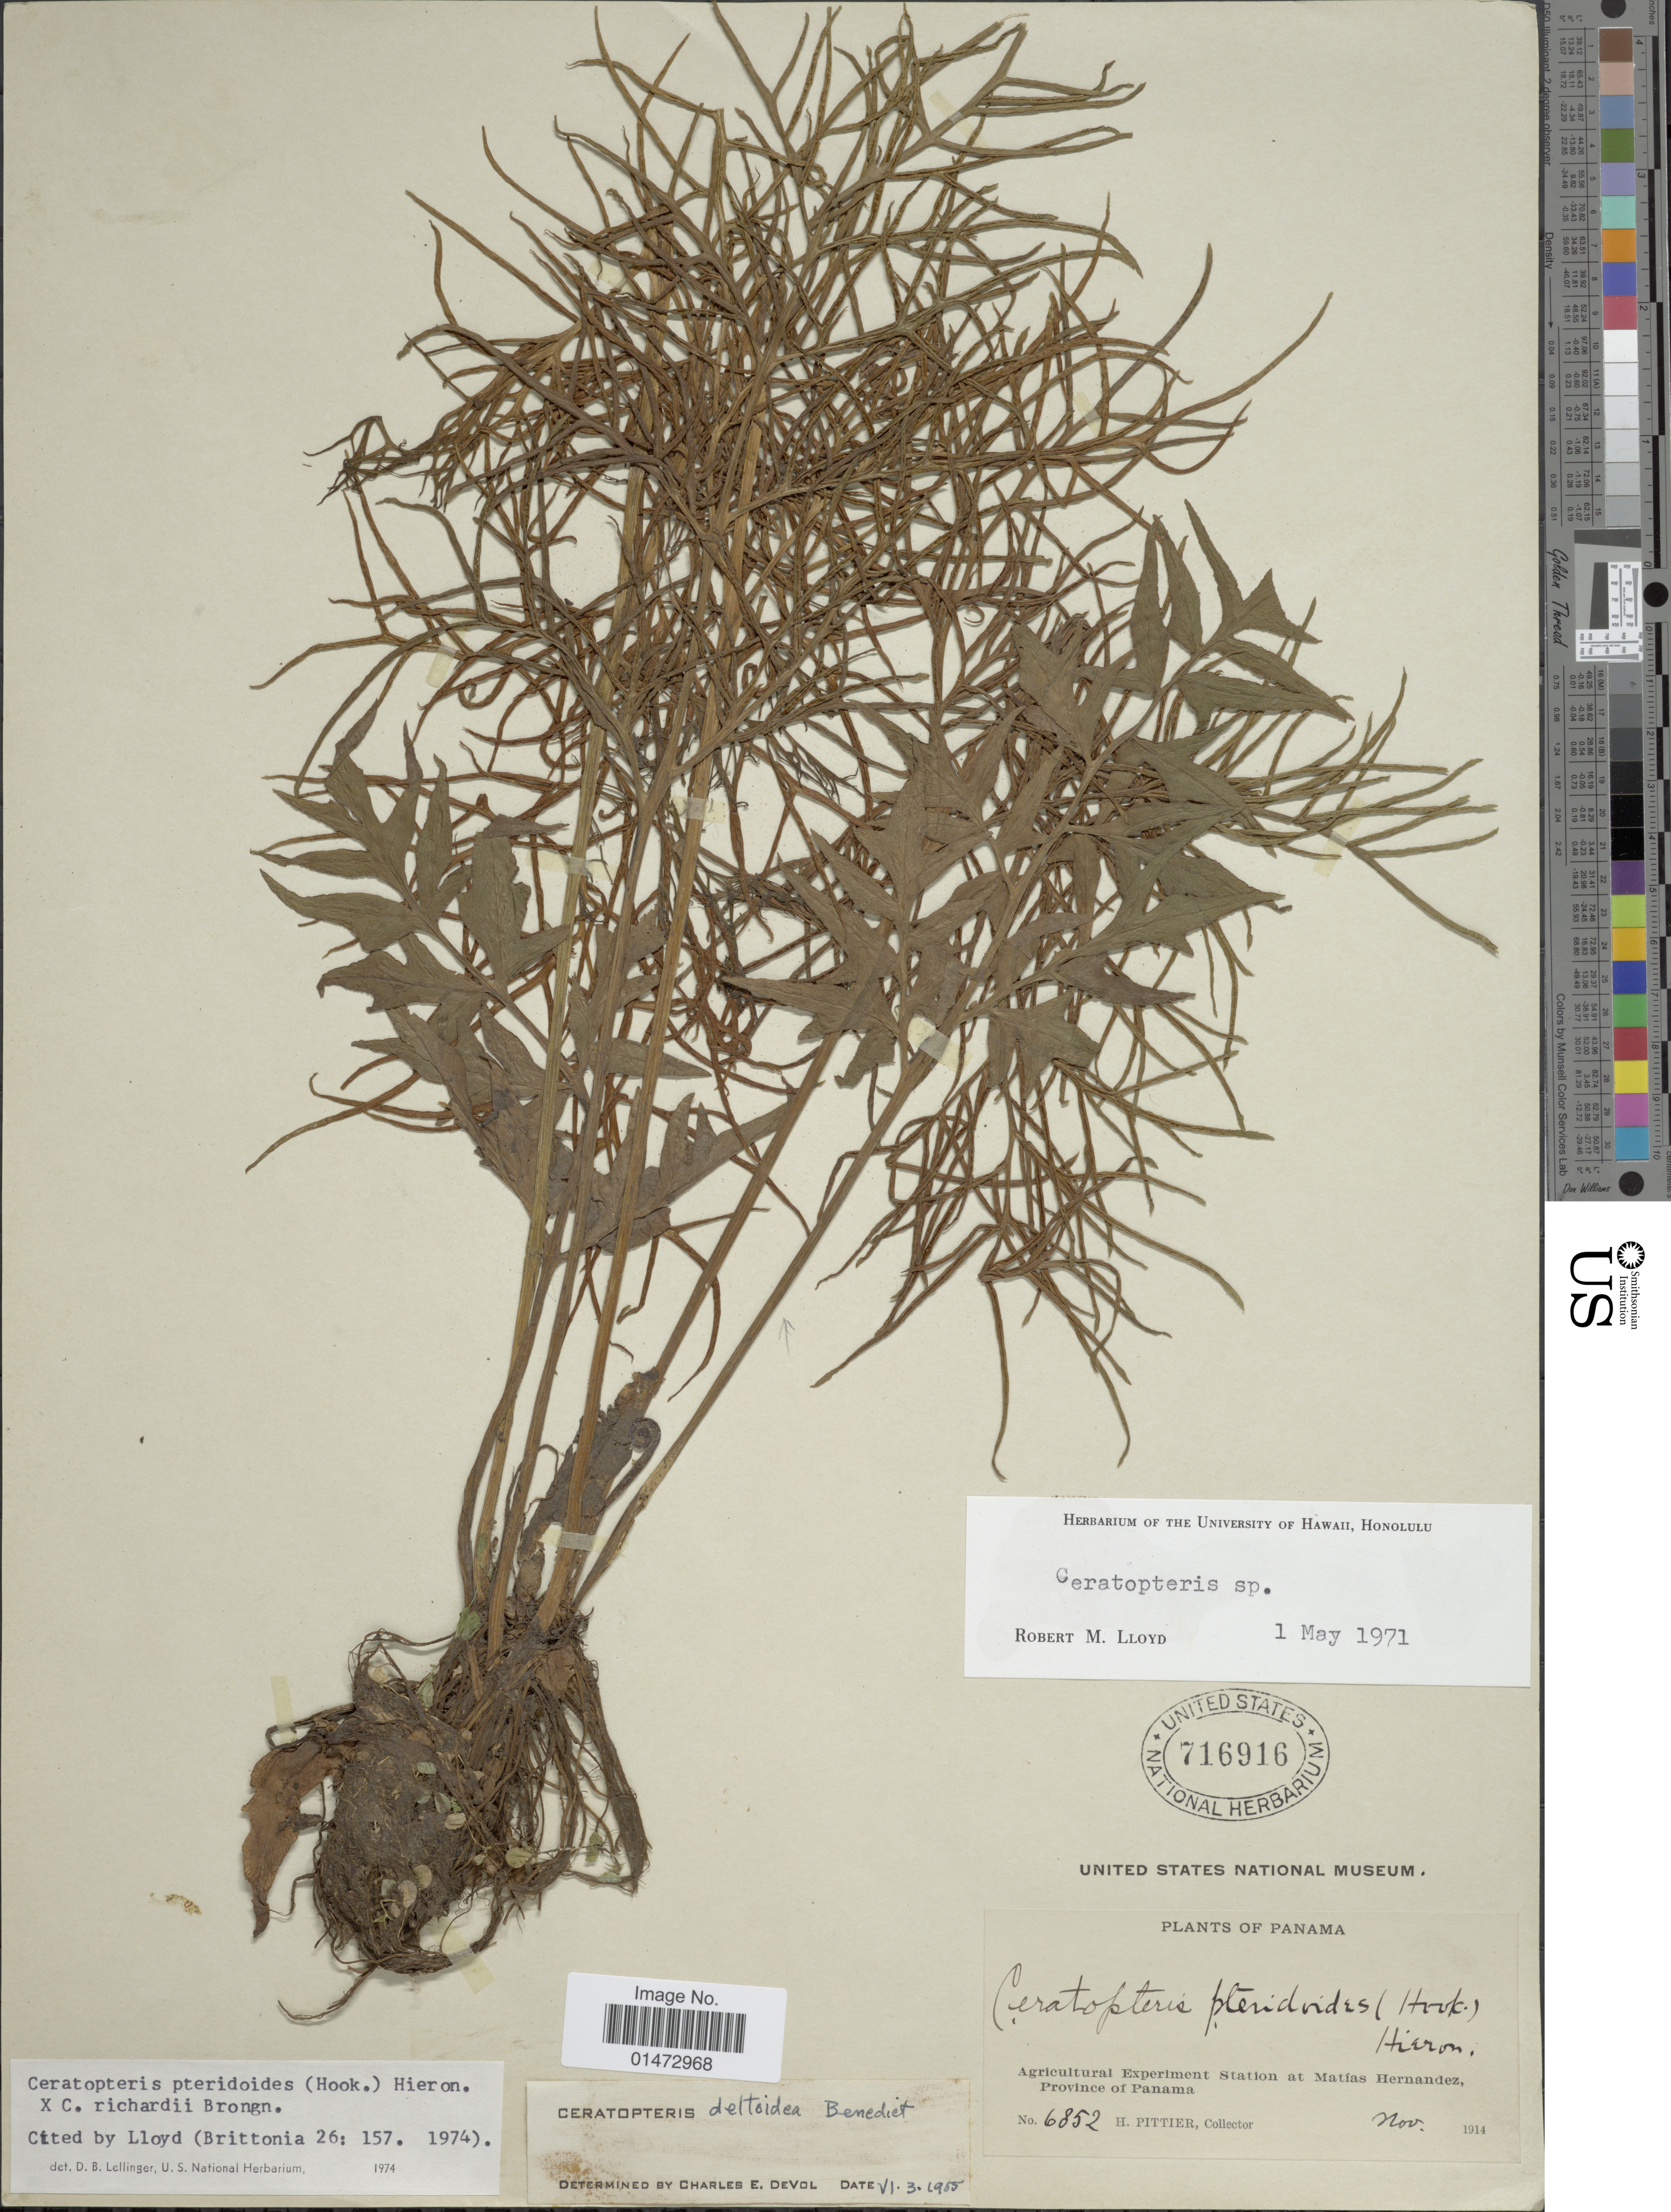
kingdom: Plantae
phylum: Tracheophyta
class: Polypodiopsida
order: Polypodiales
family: Pteridaceae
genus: Ceratopteris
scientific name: Ceratopteris pteridoides x C. richardii Brongn.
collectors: H. F. Pittier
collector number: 6852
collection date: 1914-11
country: Panama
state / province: Panamá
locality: Agricultural Experiment Station at Matías Hernandez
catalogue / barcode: US 716916